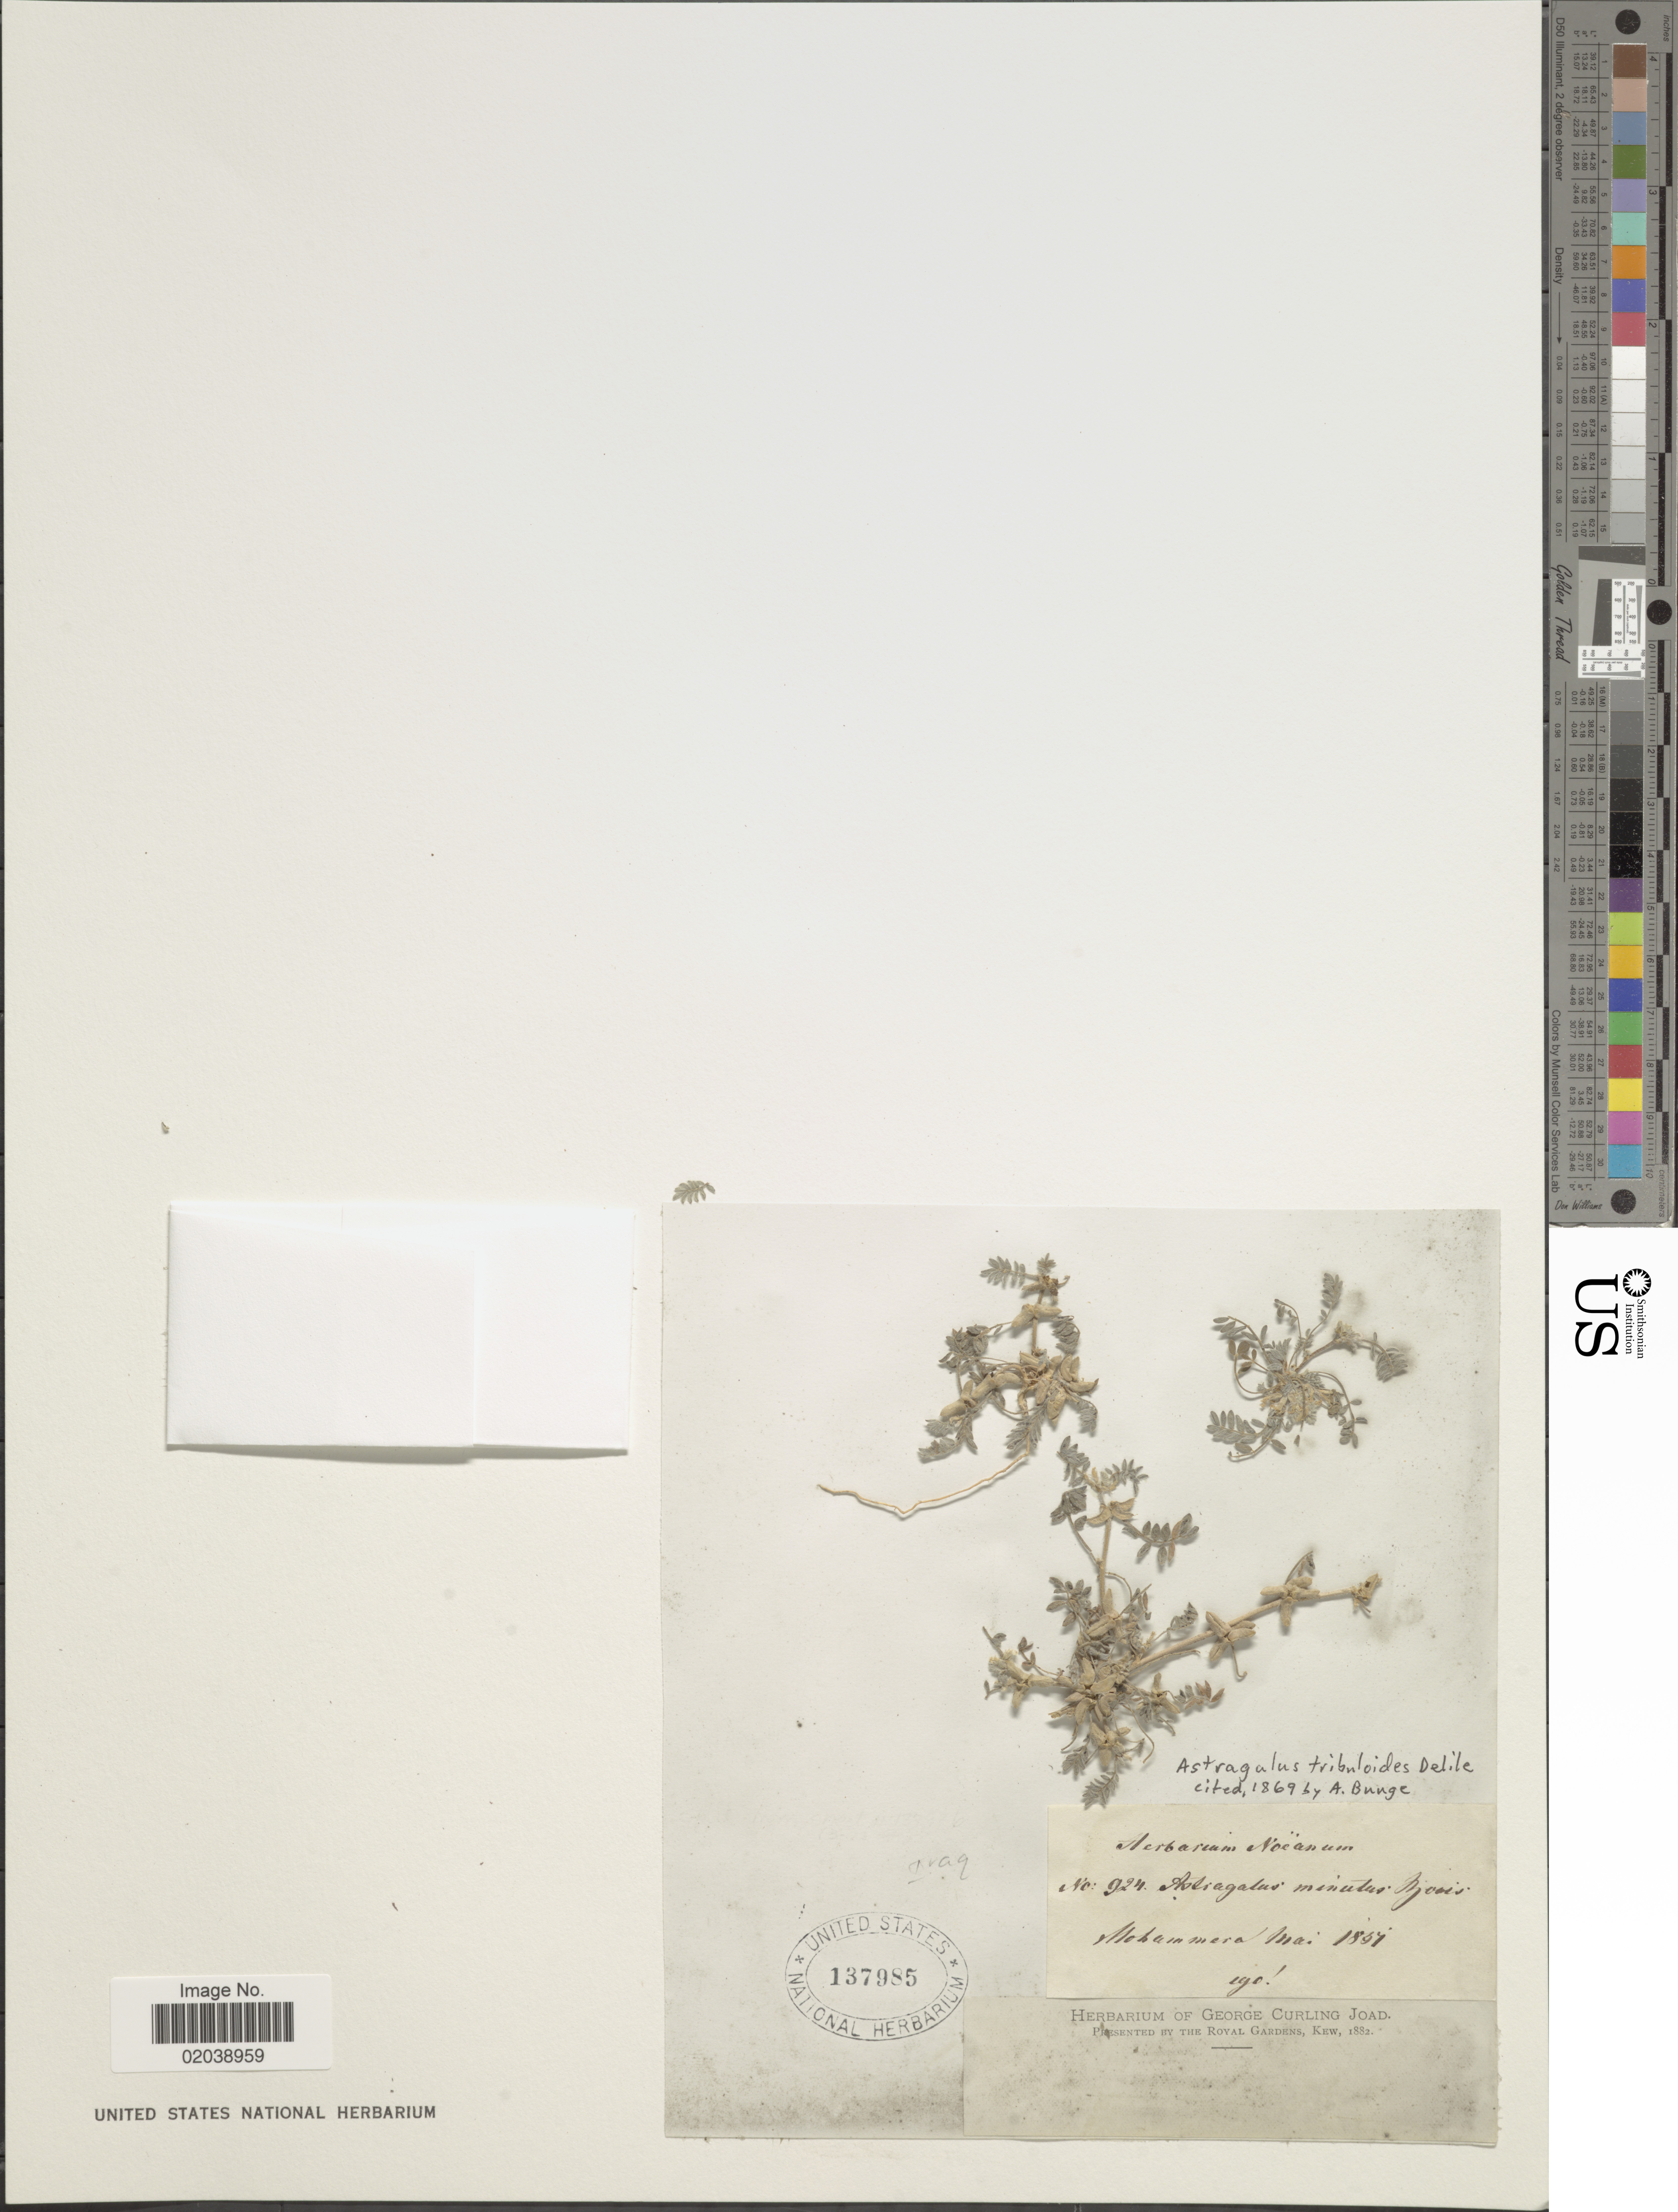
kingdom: Plantae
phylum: Tracheophyta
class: Magnoliopsida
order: Fabales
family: Fabaceae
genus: Astragalus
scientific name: Astragalus tribuloides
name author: Delile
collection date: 1867-05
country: Iran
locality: Mohammera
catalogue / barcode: US 137985